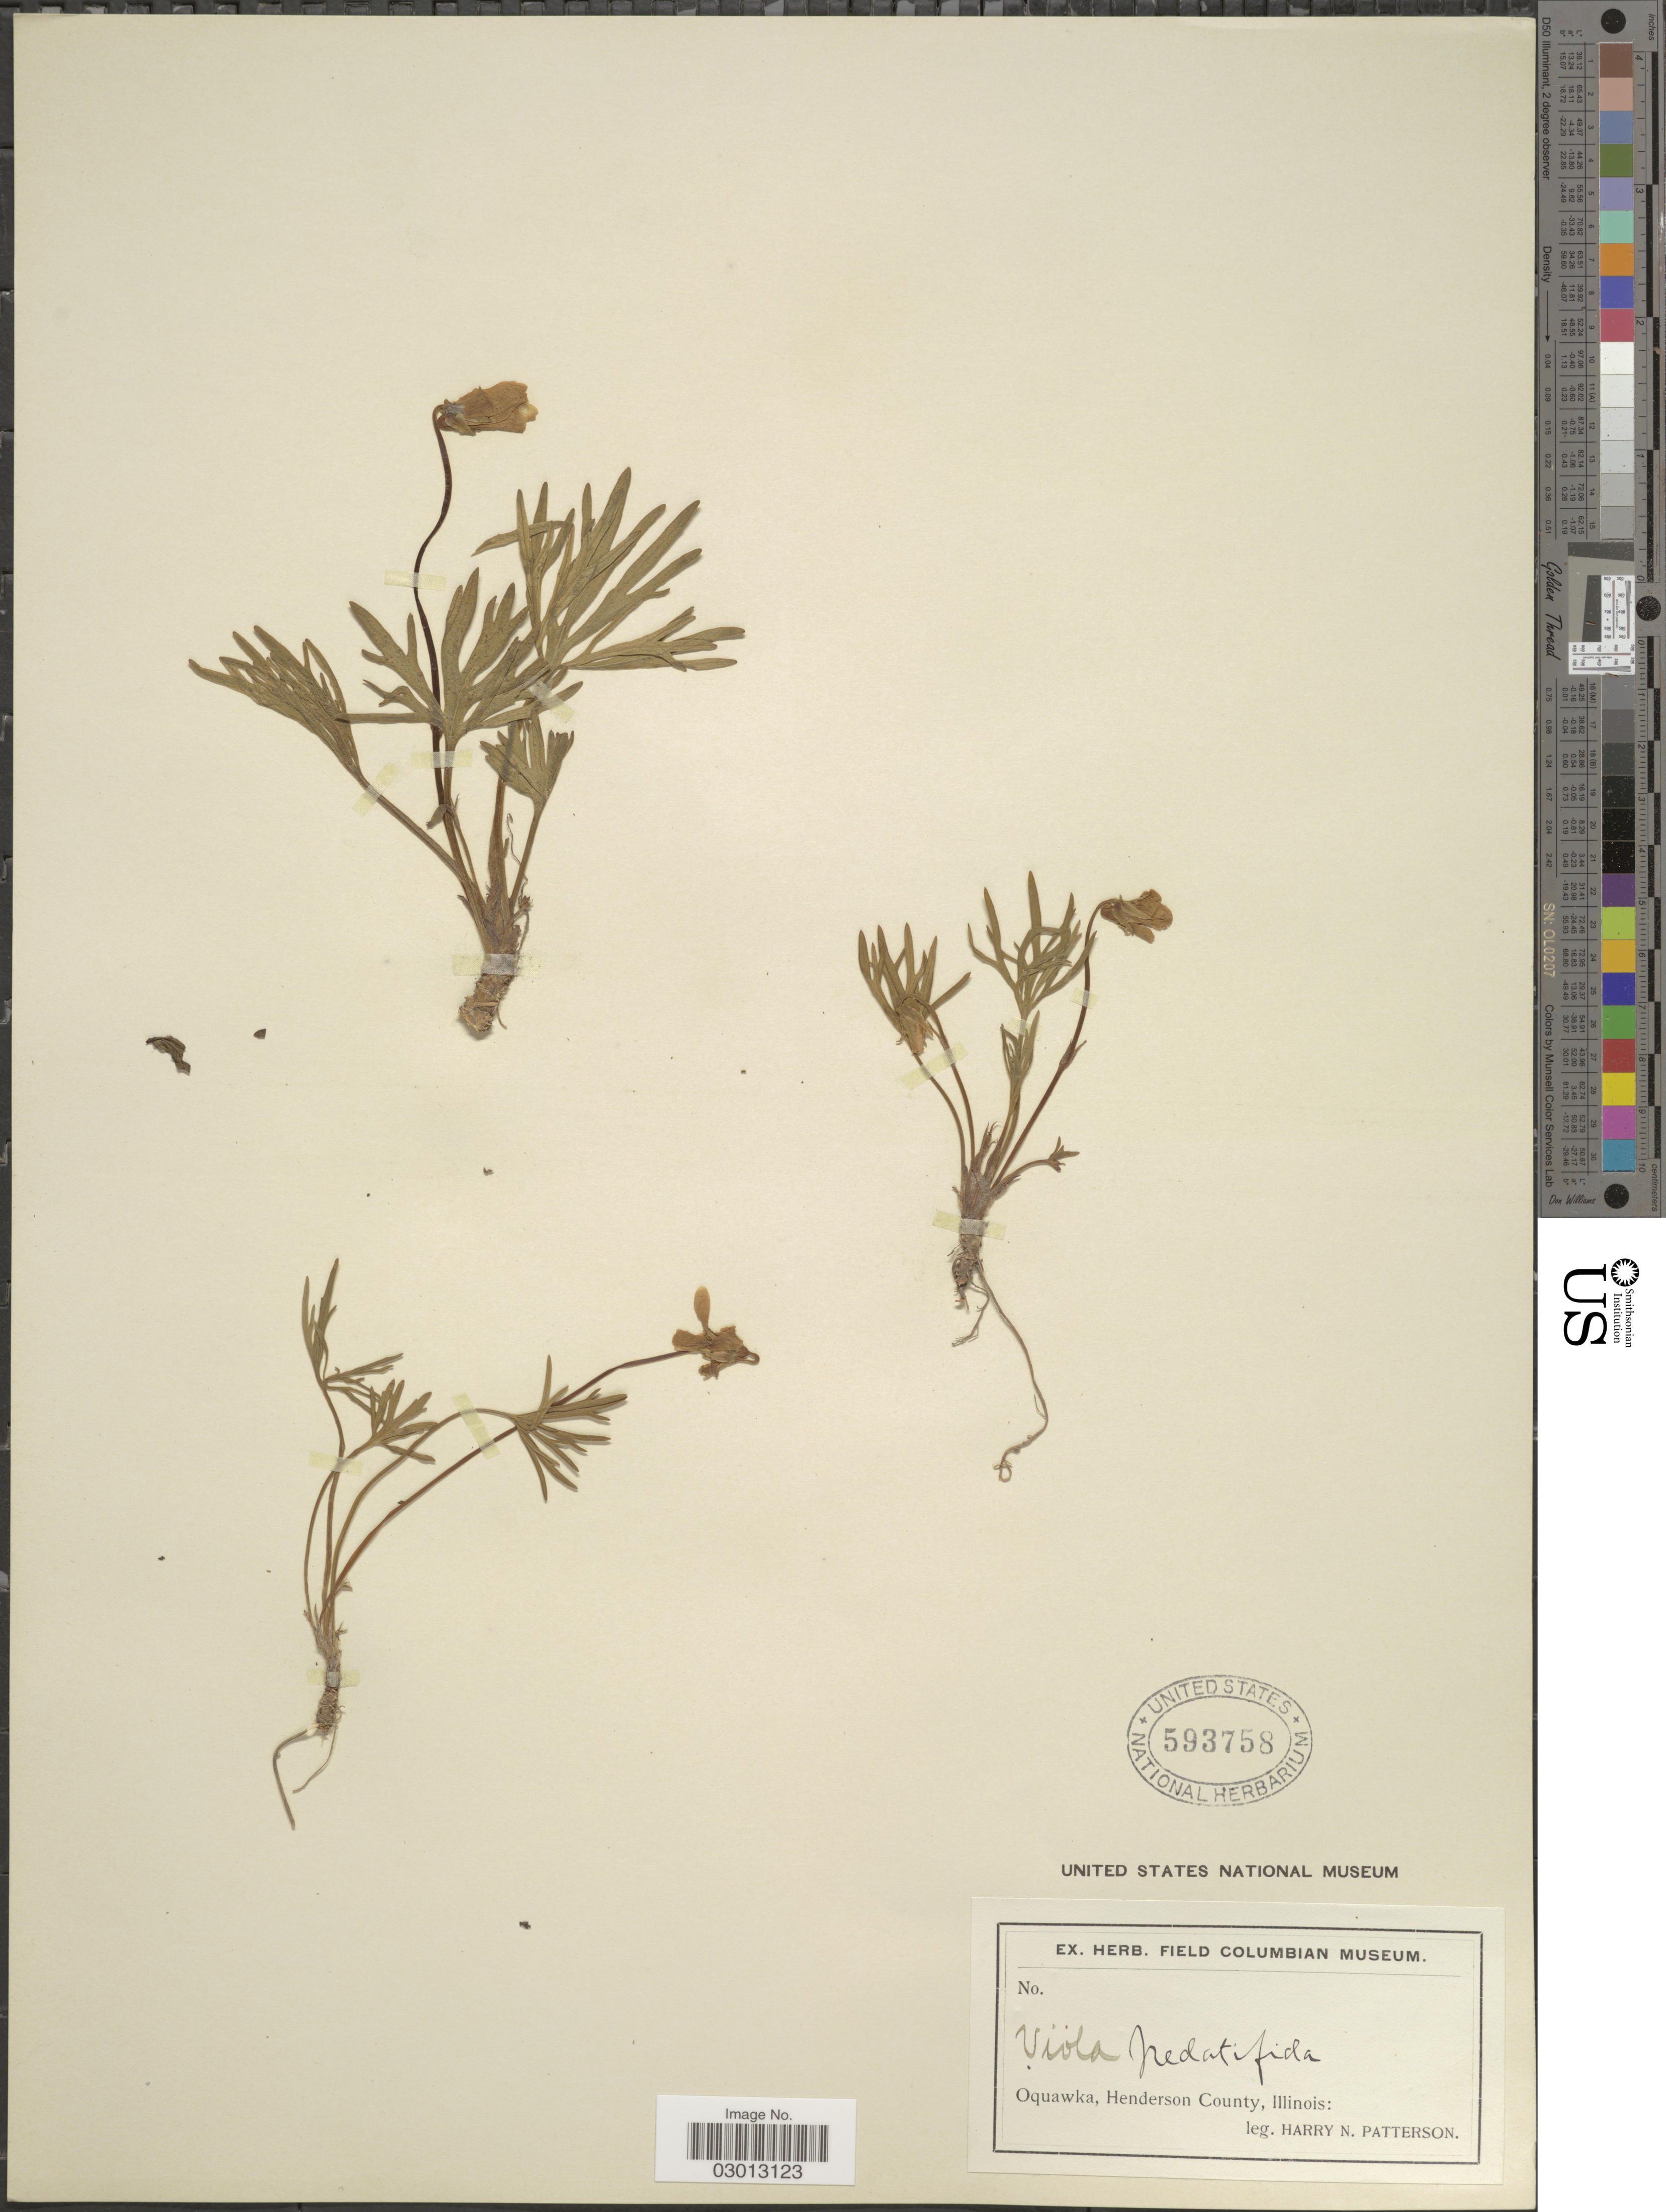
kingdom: Plantae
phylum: Tracheophyta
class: Magnoliopsida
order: Malpighiales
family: Violaceae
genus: Viola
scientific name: Viola pedatifida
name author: G. Don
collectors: H. N. Patterson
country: United States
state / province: Illinois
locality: Oquawka, Henderson County.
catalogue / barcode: US 593758